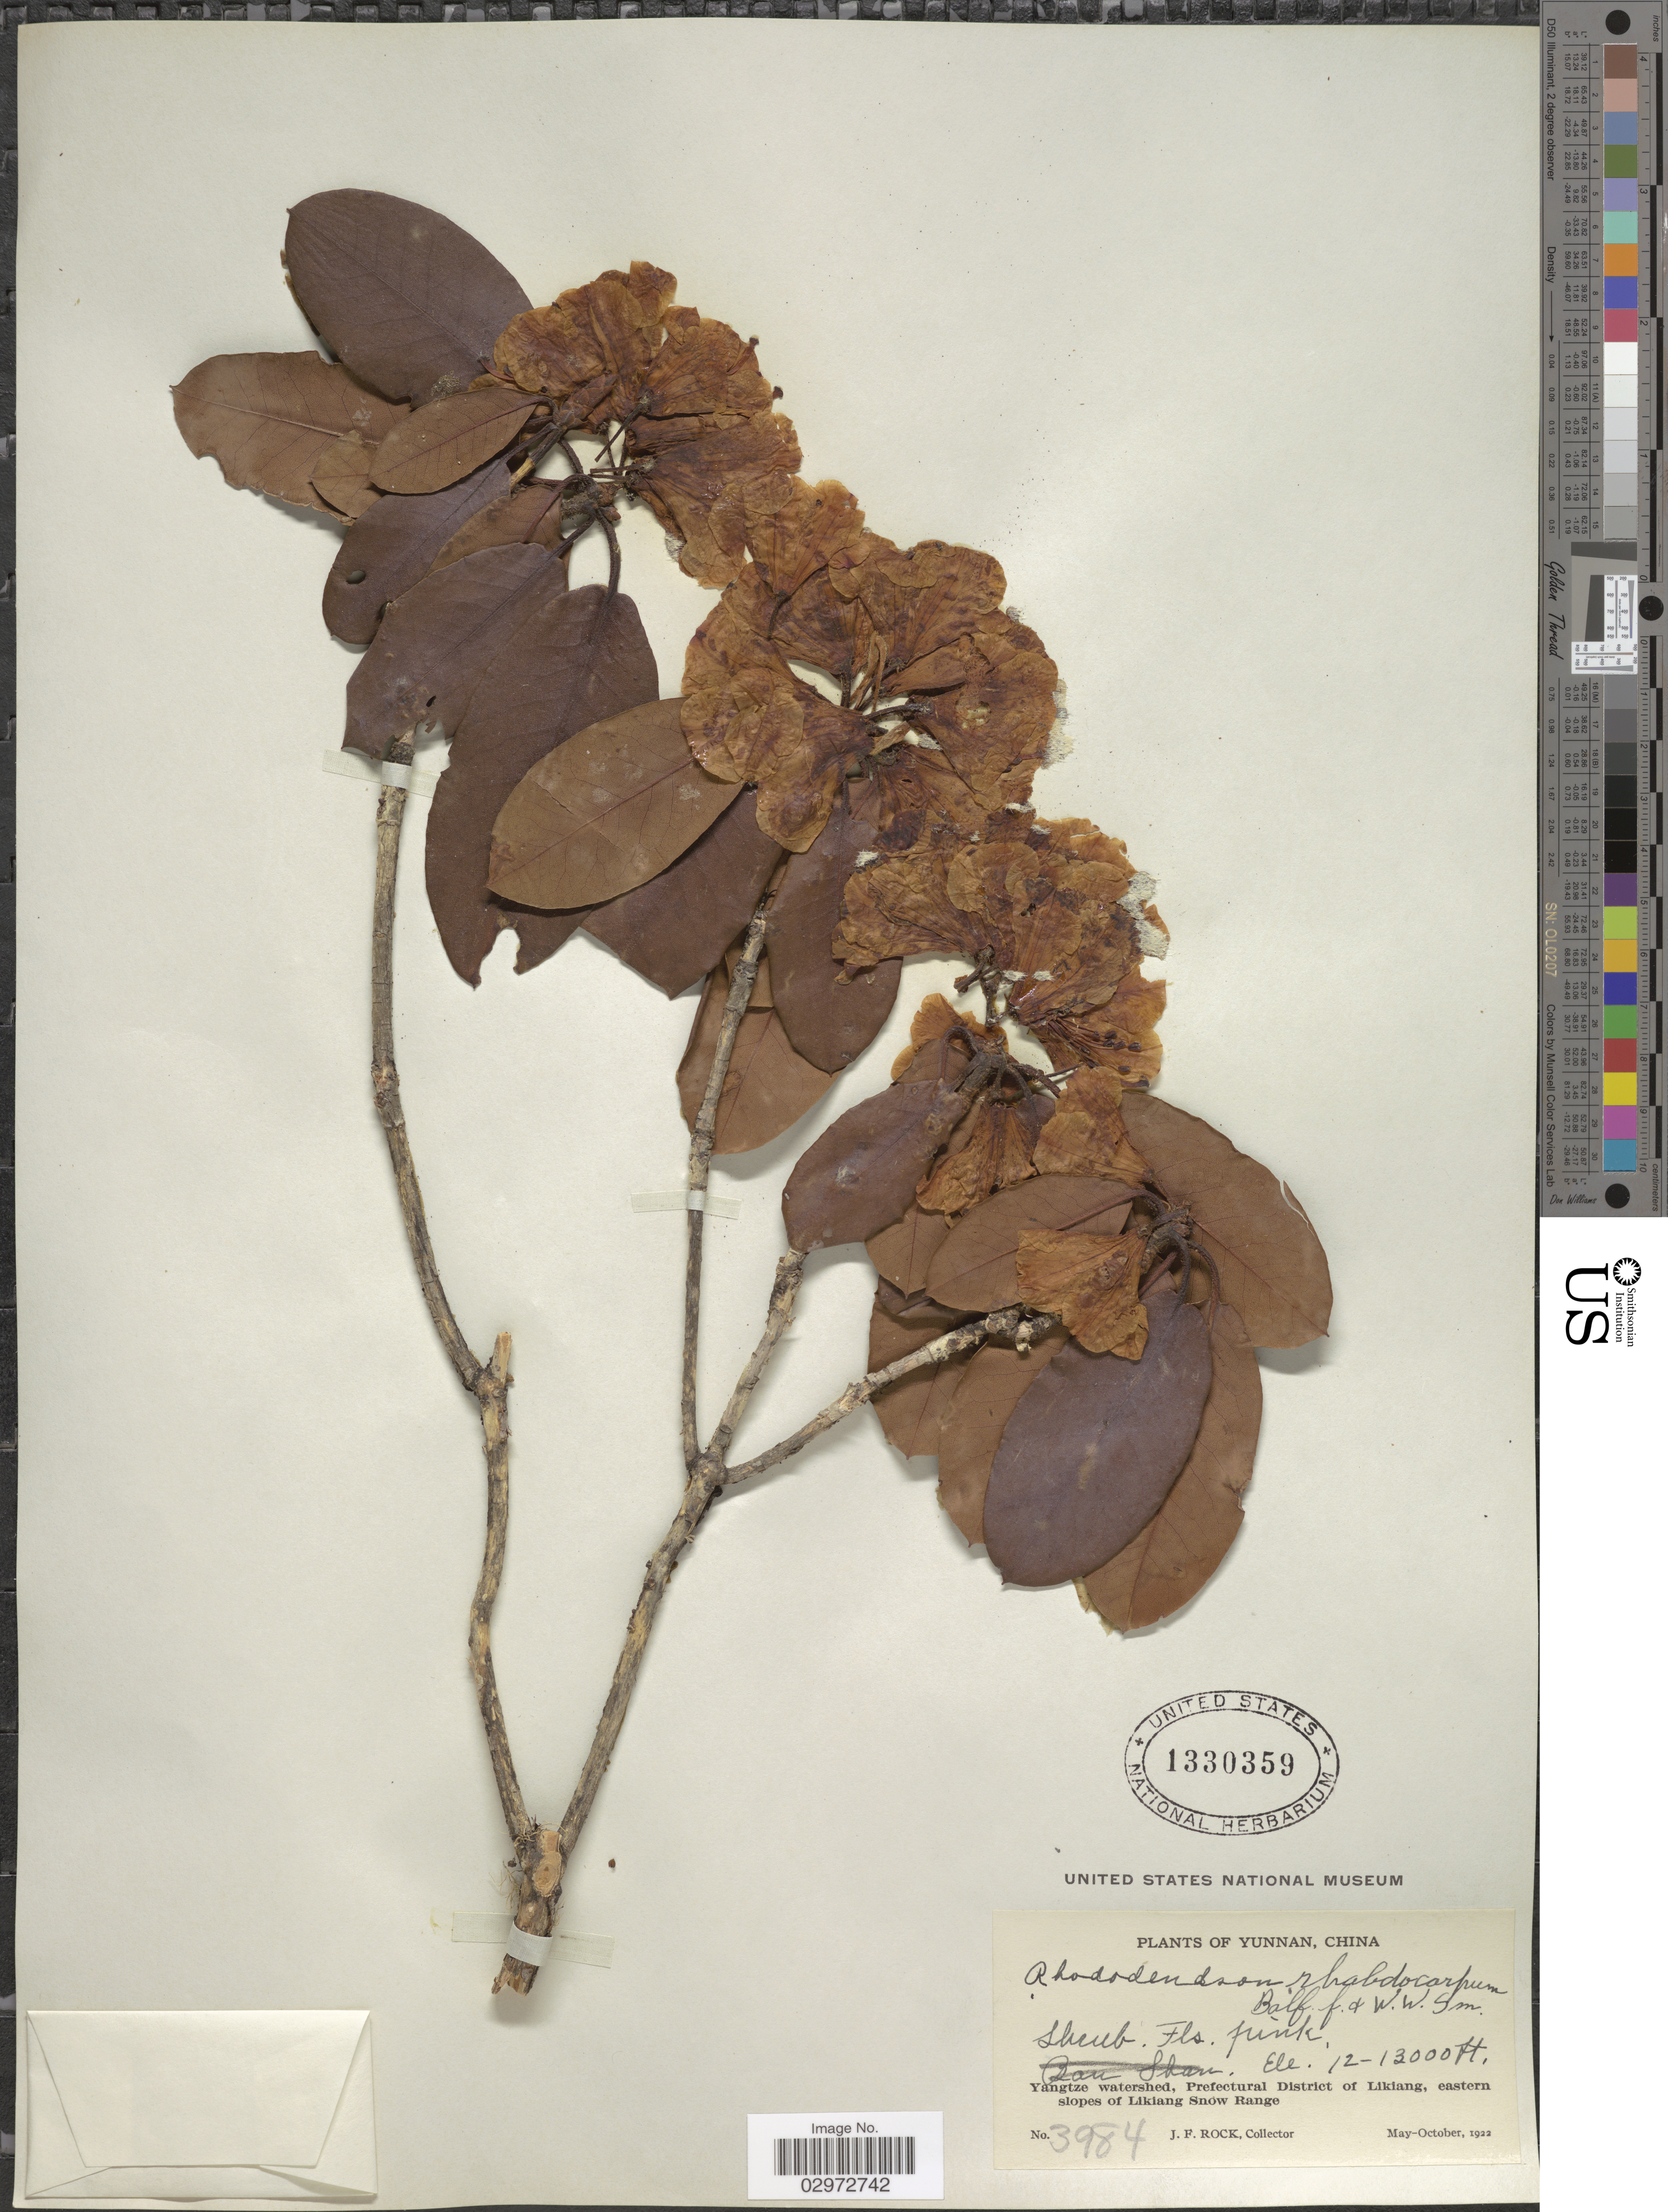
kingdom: Plantae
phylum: Tracheophyta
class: Magnoliopsida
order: Ericales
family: Ericaceae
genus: Rhododendron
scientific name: Rhododendron rhaibocarpum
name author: Balf. f. & W.W. Sm.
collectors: J. Rock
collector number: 3984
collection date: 1922-05/1922-10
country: China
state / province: Yunnan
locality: Yangtze watershed, Prefectural District of Likiang, eastern slopes of Likiang Snow Range.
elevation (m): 3658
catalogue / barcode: US 1330359